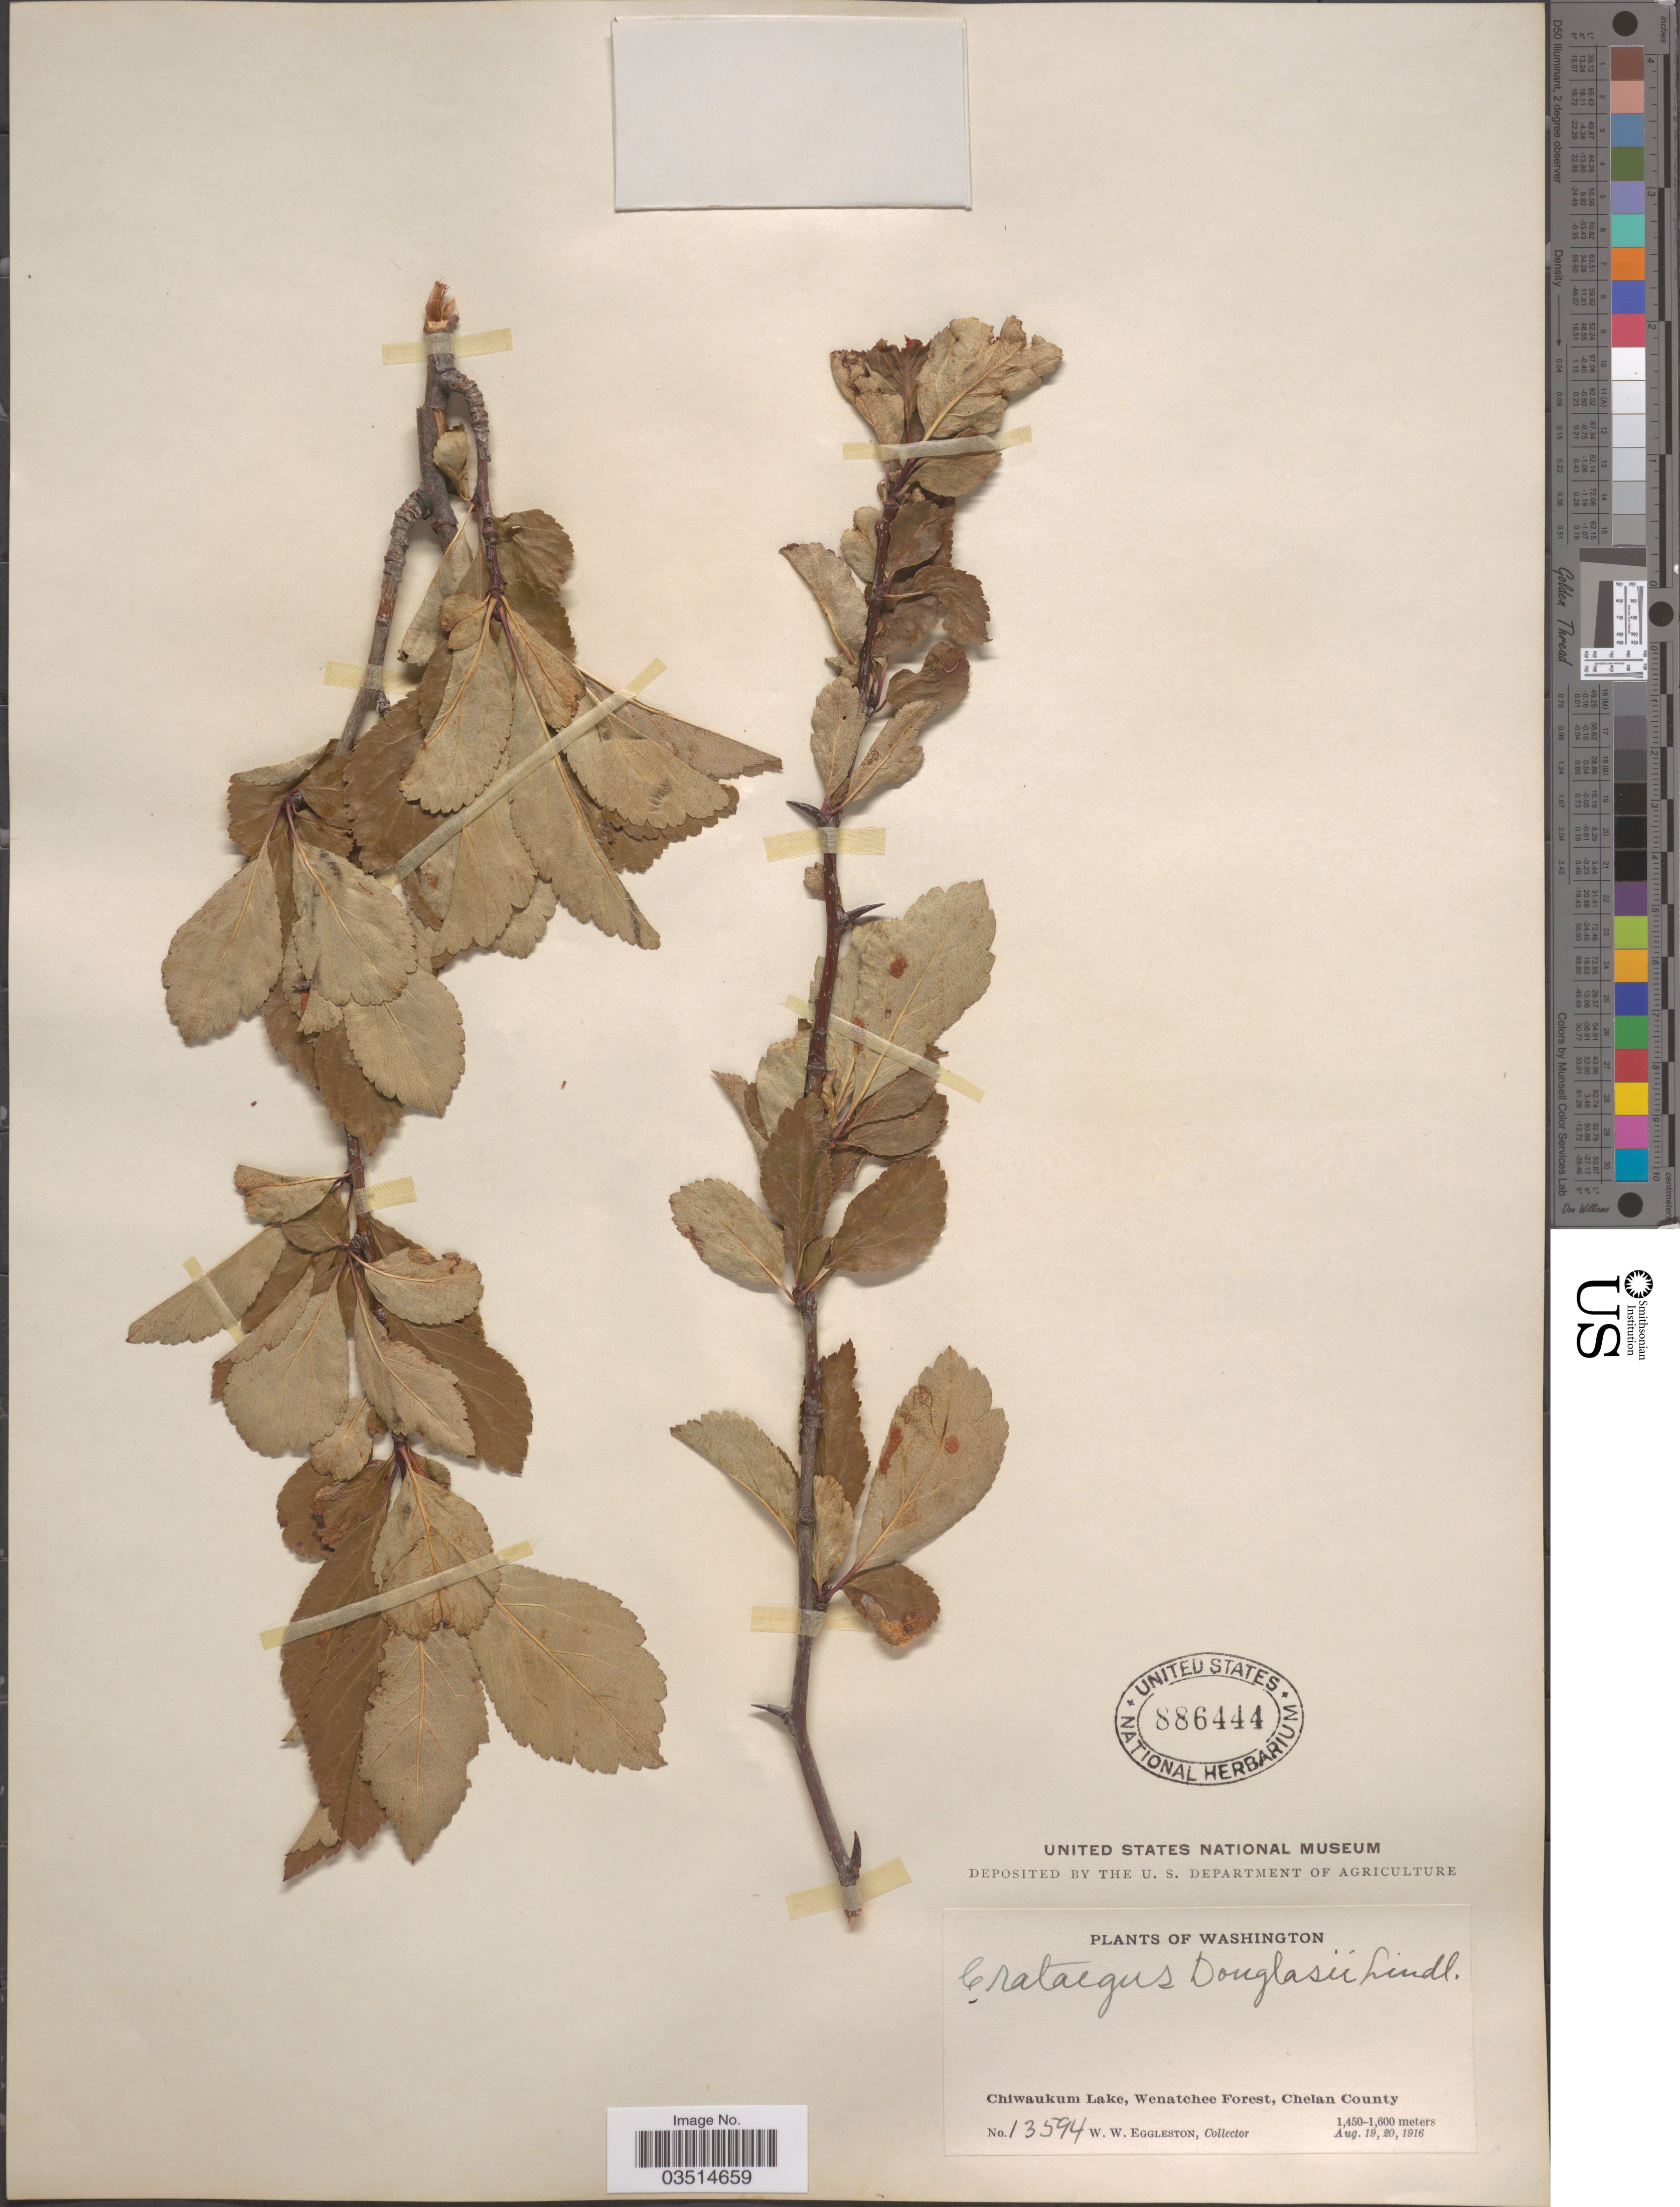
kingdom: Plantae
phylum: Tracheophyta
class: Magnoliopsida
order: Rosales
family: Rosaceae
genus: Crataegus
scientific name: Crataegus douglasii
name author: Lindl.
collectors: W. W. Eggleston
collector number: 13594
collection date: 1916-08-19/1916-08-20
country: United States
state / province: Washington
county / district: Chelan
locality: Chiwaukum Lake, Wenatchee Forest, Chelan County.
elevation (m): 1450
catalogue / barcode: US 886444